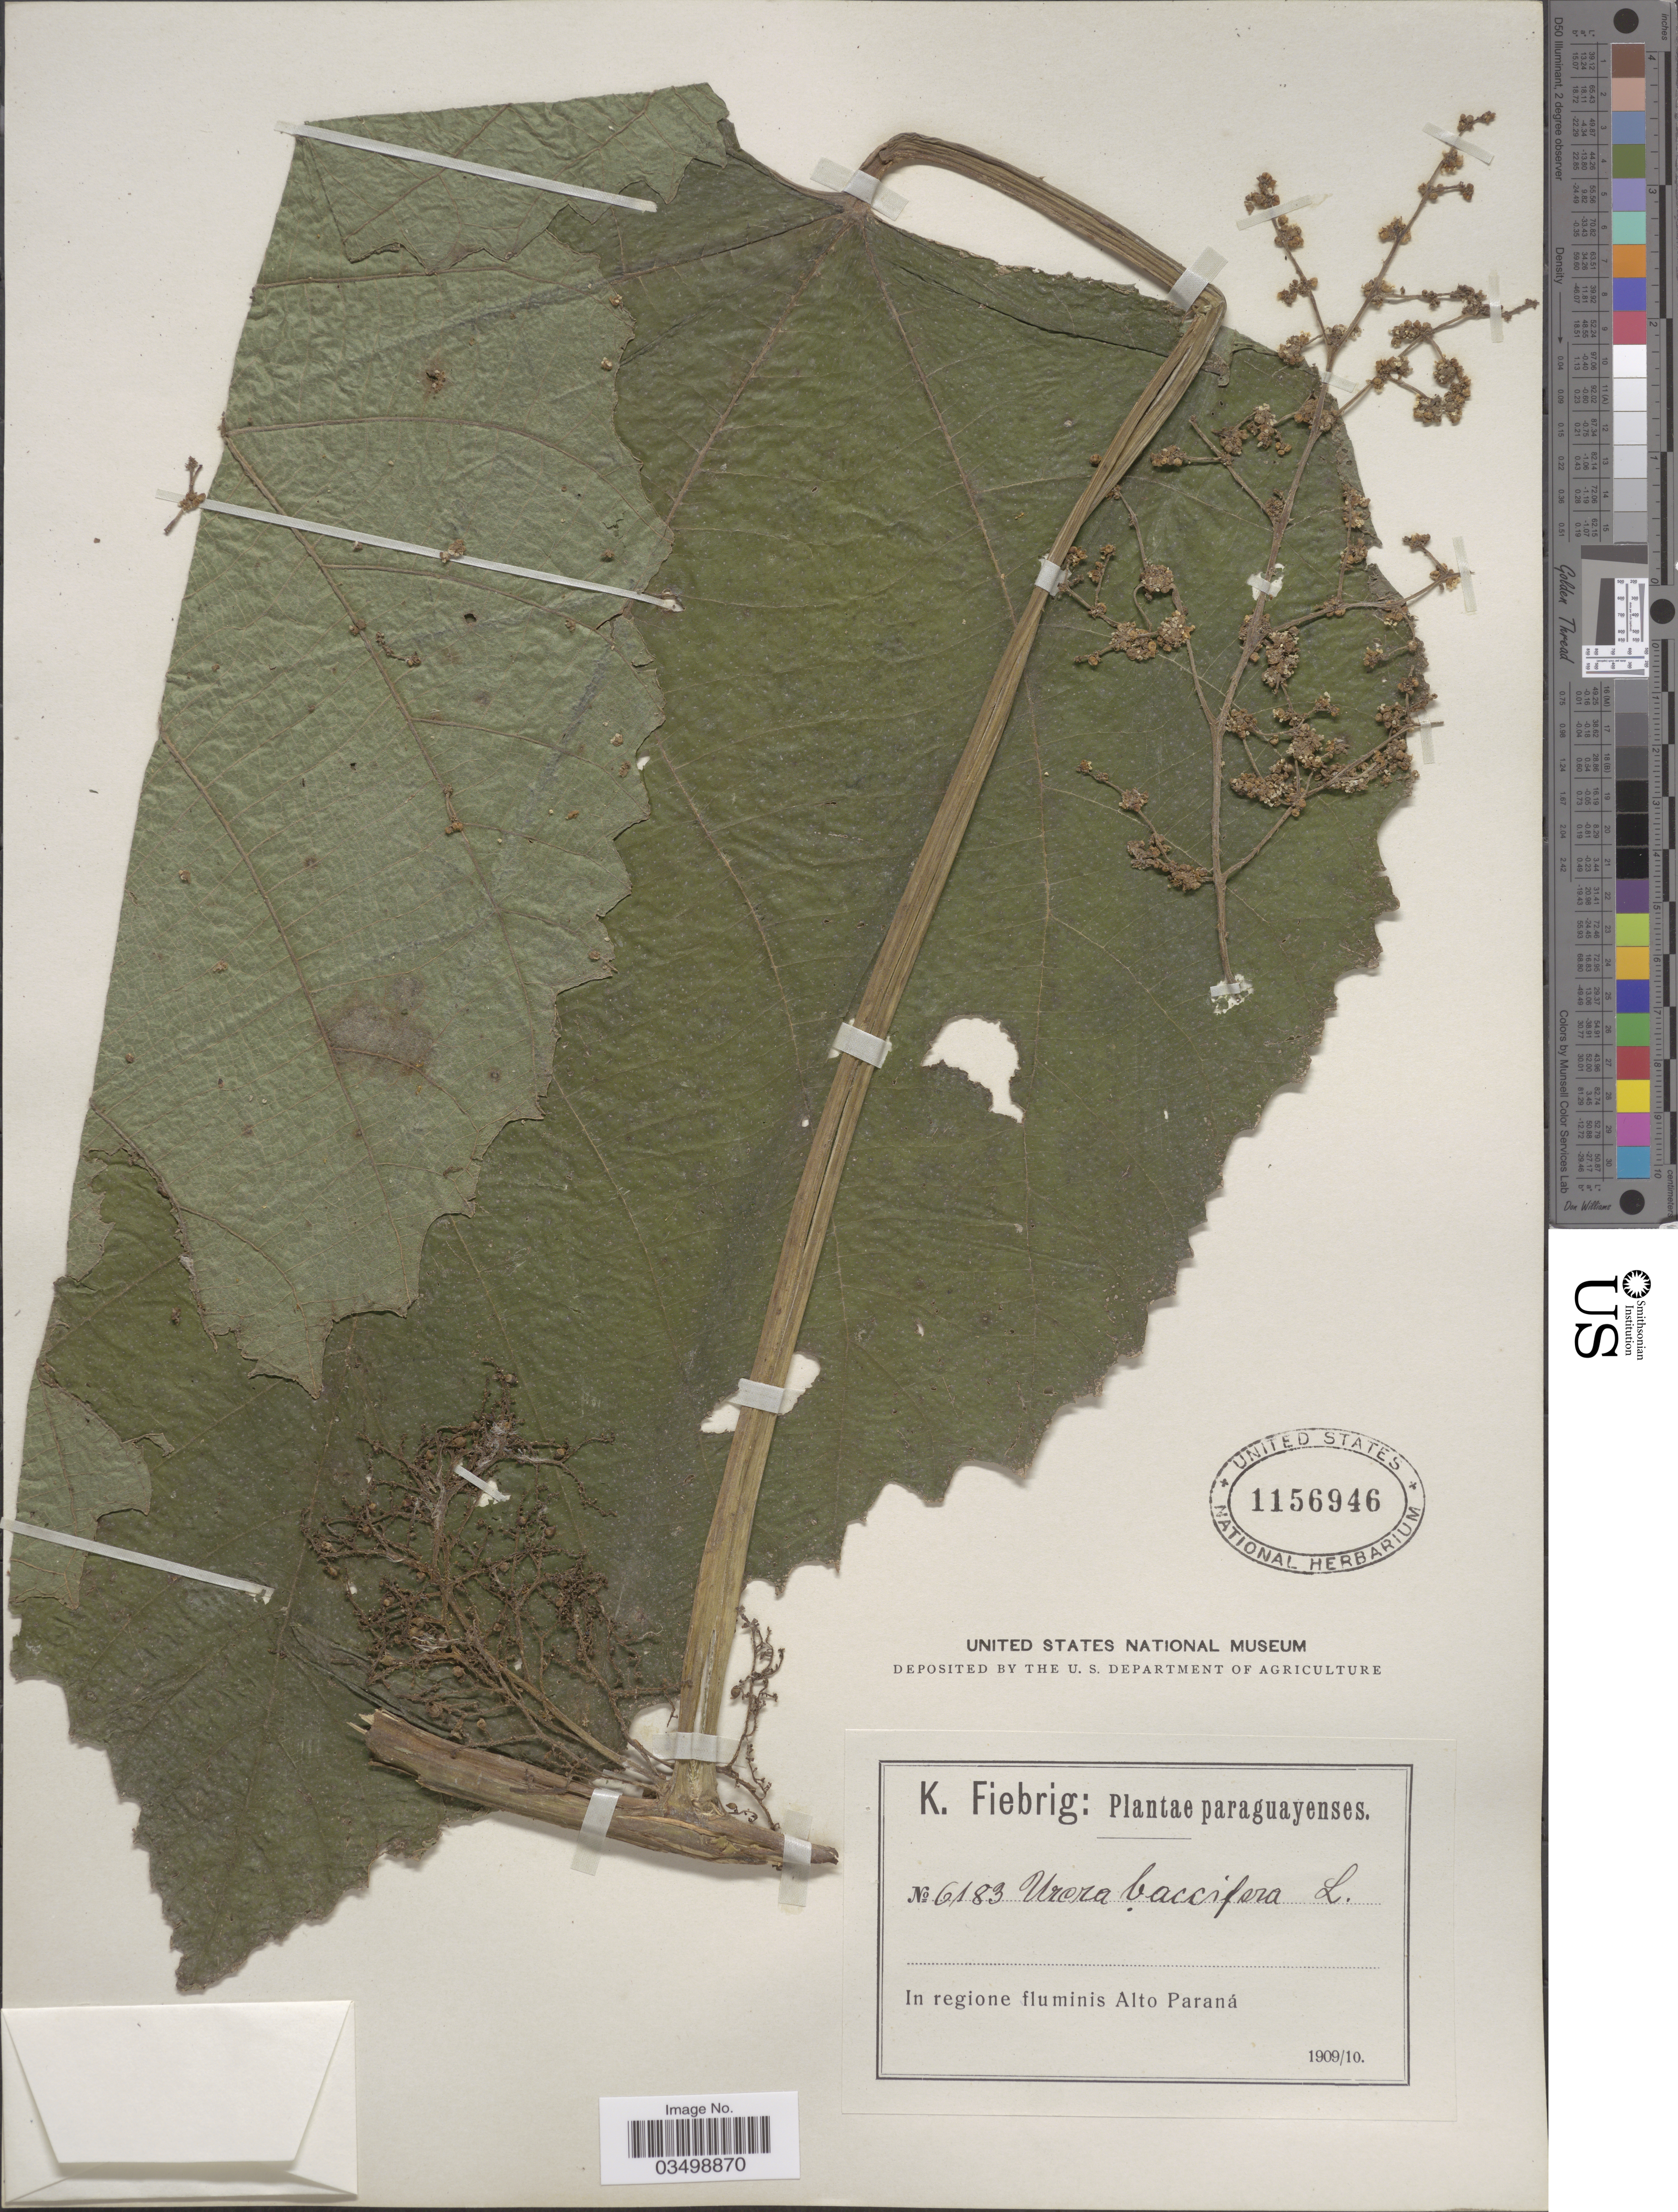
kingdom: Plantae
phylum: Tracheophyta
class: Magnoliopsida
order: Rosales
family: Urticaceae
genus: Urera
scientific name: Urera baccifera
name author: (L.) Gaudich. ex Wedd.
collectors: K. Fiebrig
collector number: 6183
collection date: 1909/1910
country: Paraguay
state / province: Alto Parana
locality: In regione fluminis Alto Paraná.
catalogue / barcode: US 1156946